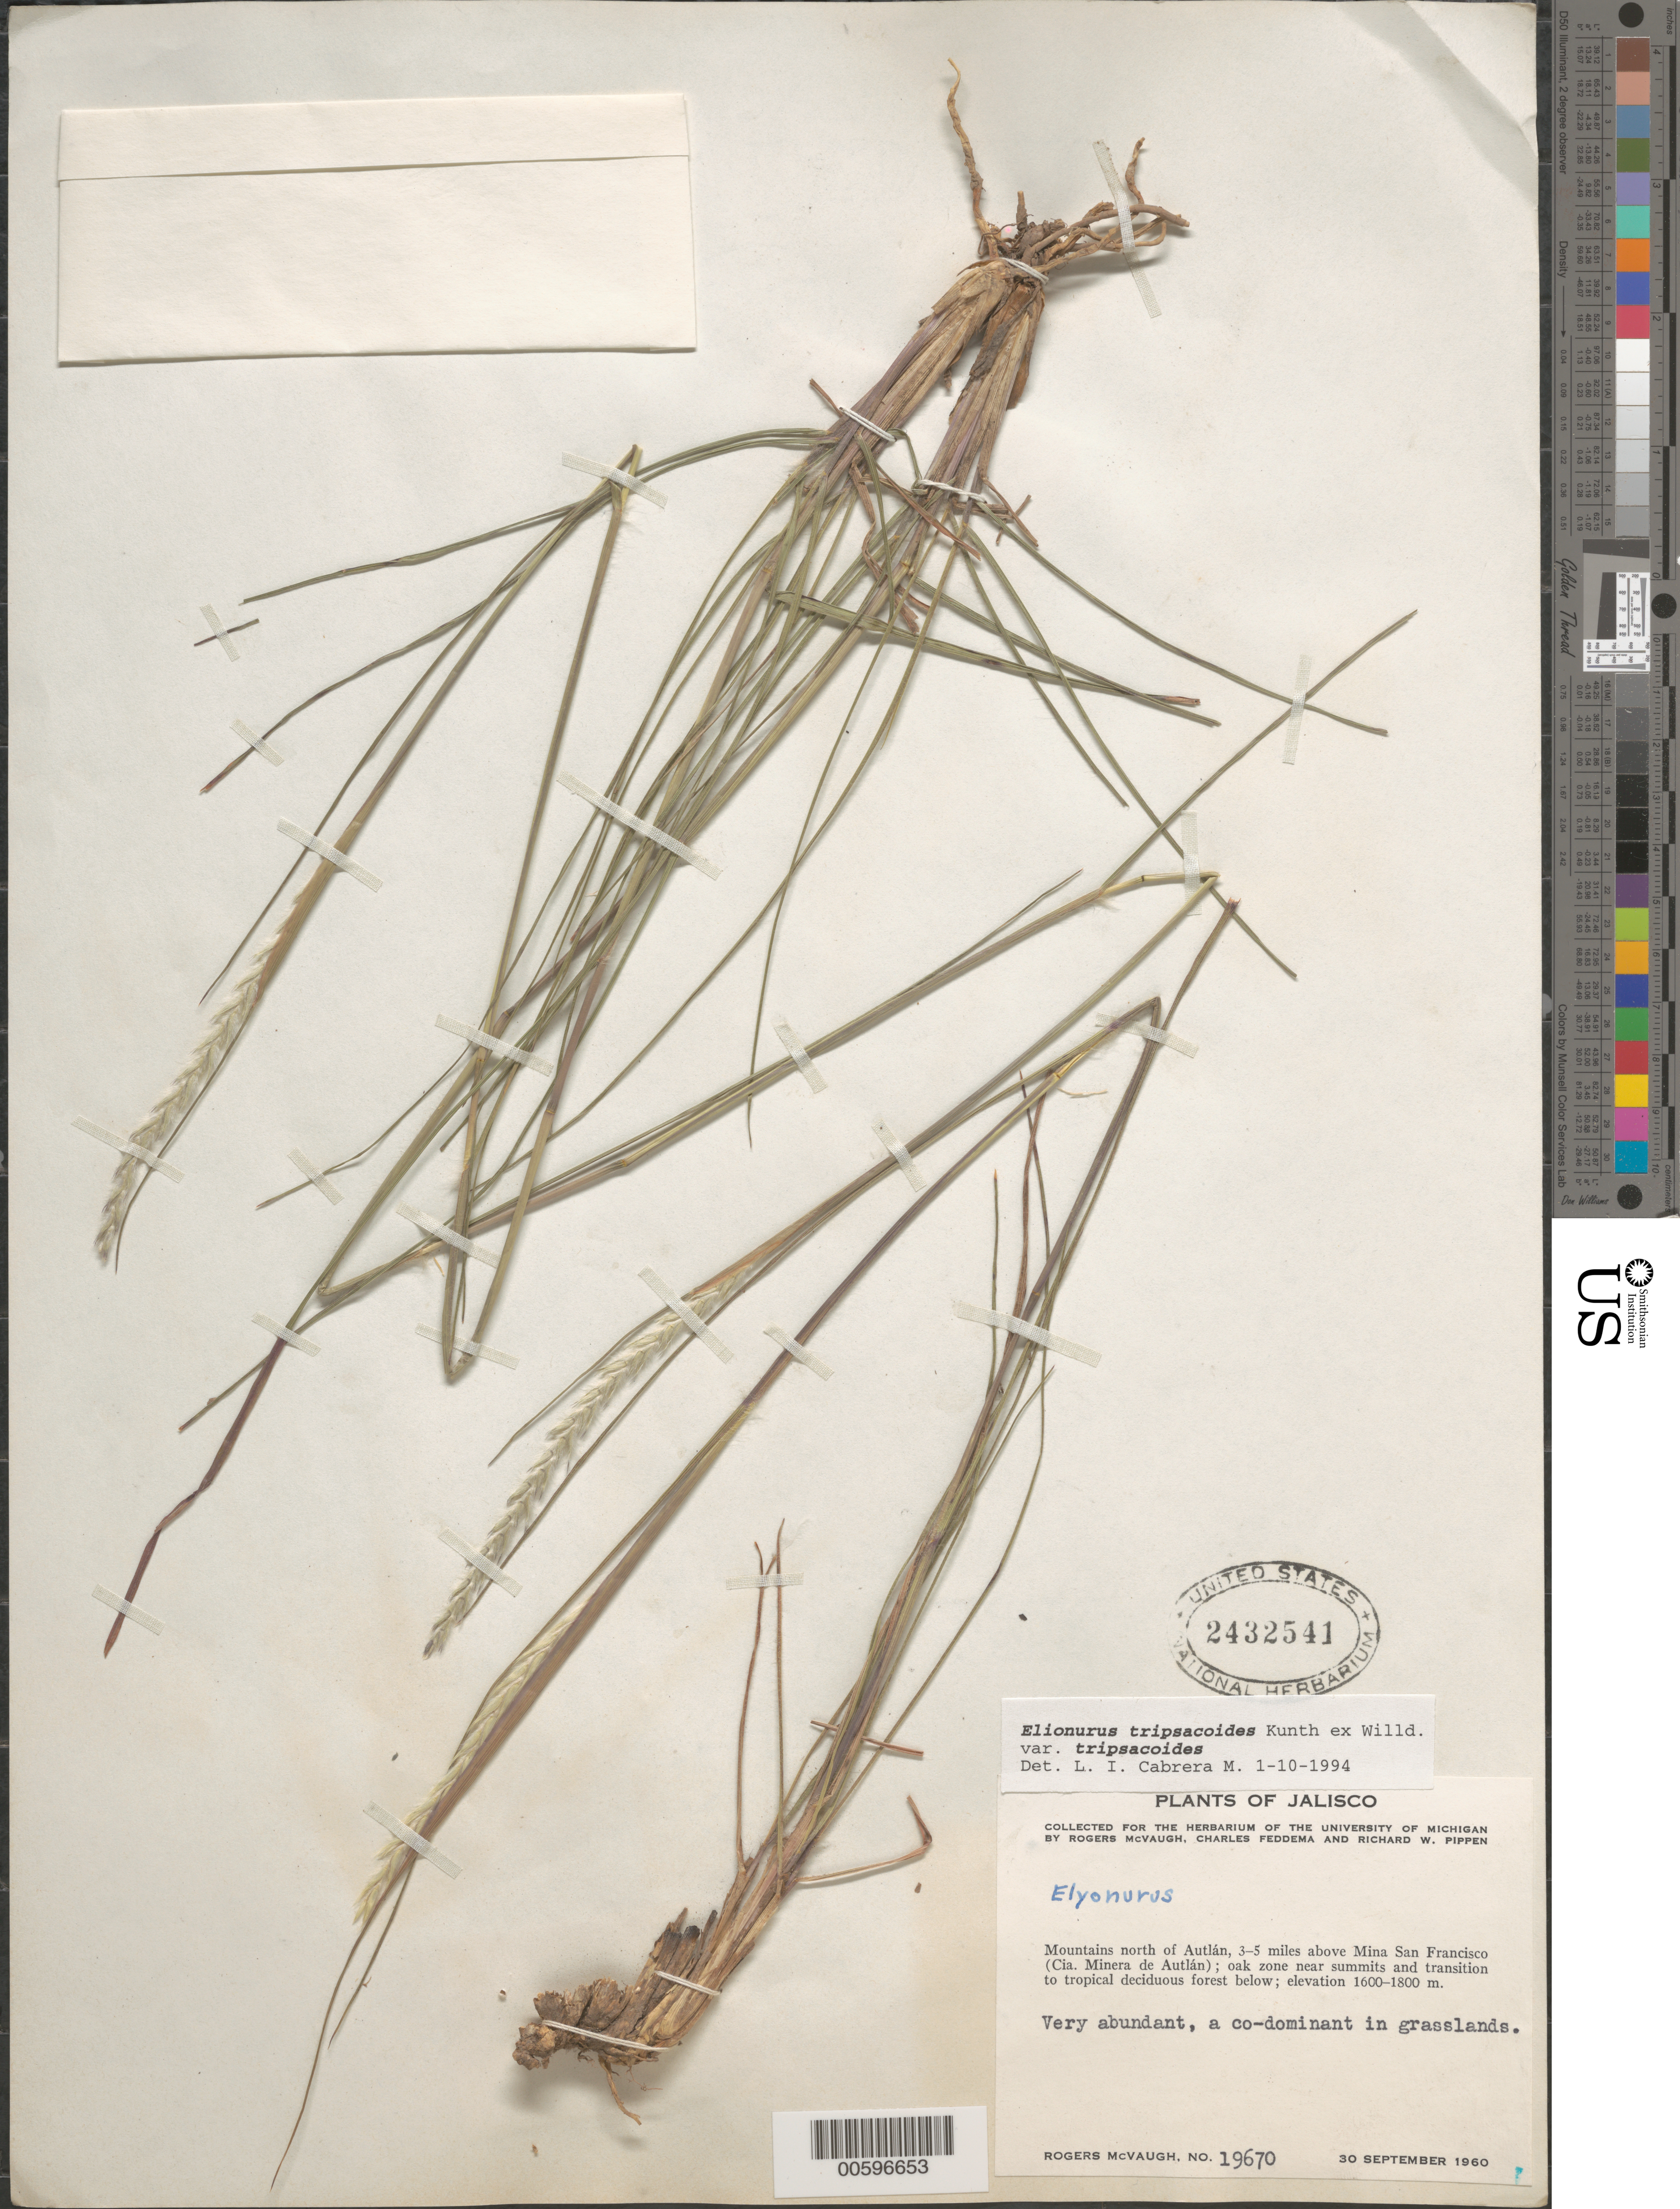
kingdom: Plantae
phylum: Tracheophyta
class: Liliopsida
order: Poales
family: Poaceae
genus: Elionurus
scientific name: Elionurus tripsacoides var. tripsacoides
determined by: Cabrera M., L. I.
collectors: R. McVaugh, C. Feddema & R. W. Pippen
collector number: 19670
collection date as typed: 30 Sep 1960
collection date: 1960-09-30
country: Mexico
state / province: Jalisco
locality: Mts. N of Autlán, 3-5 mi above Mina San Francisco (Cia. Minera de Autlán).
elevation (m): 1600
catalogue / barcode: US 2432541